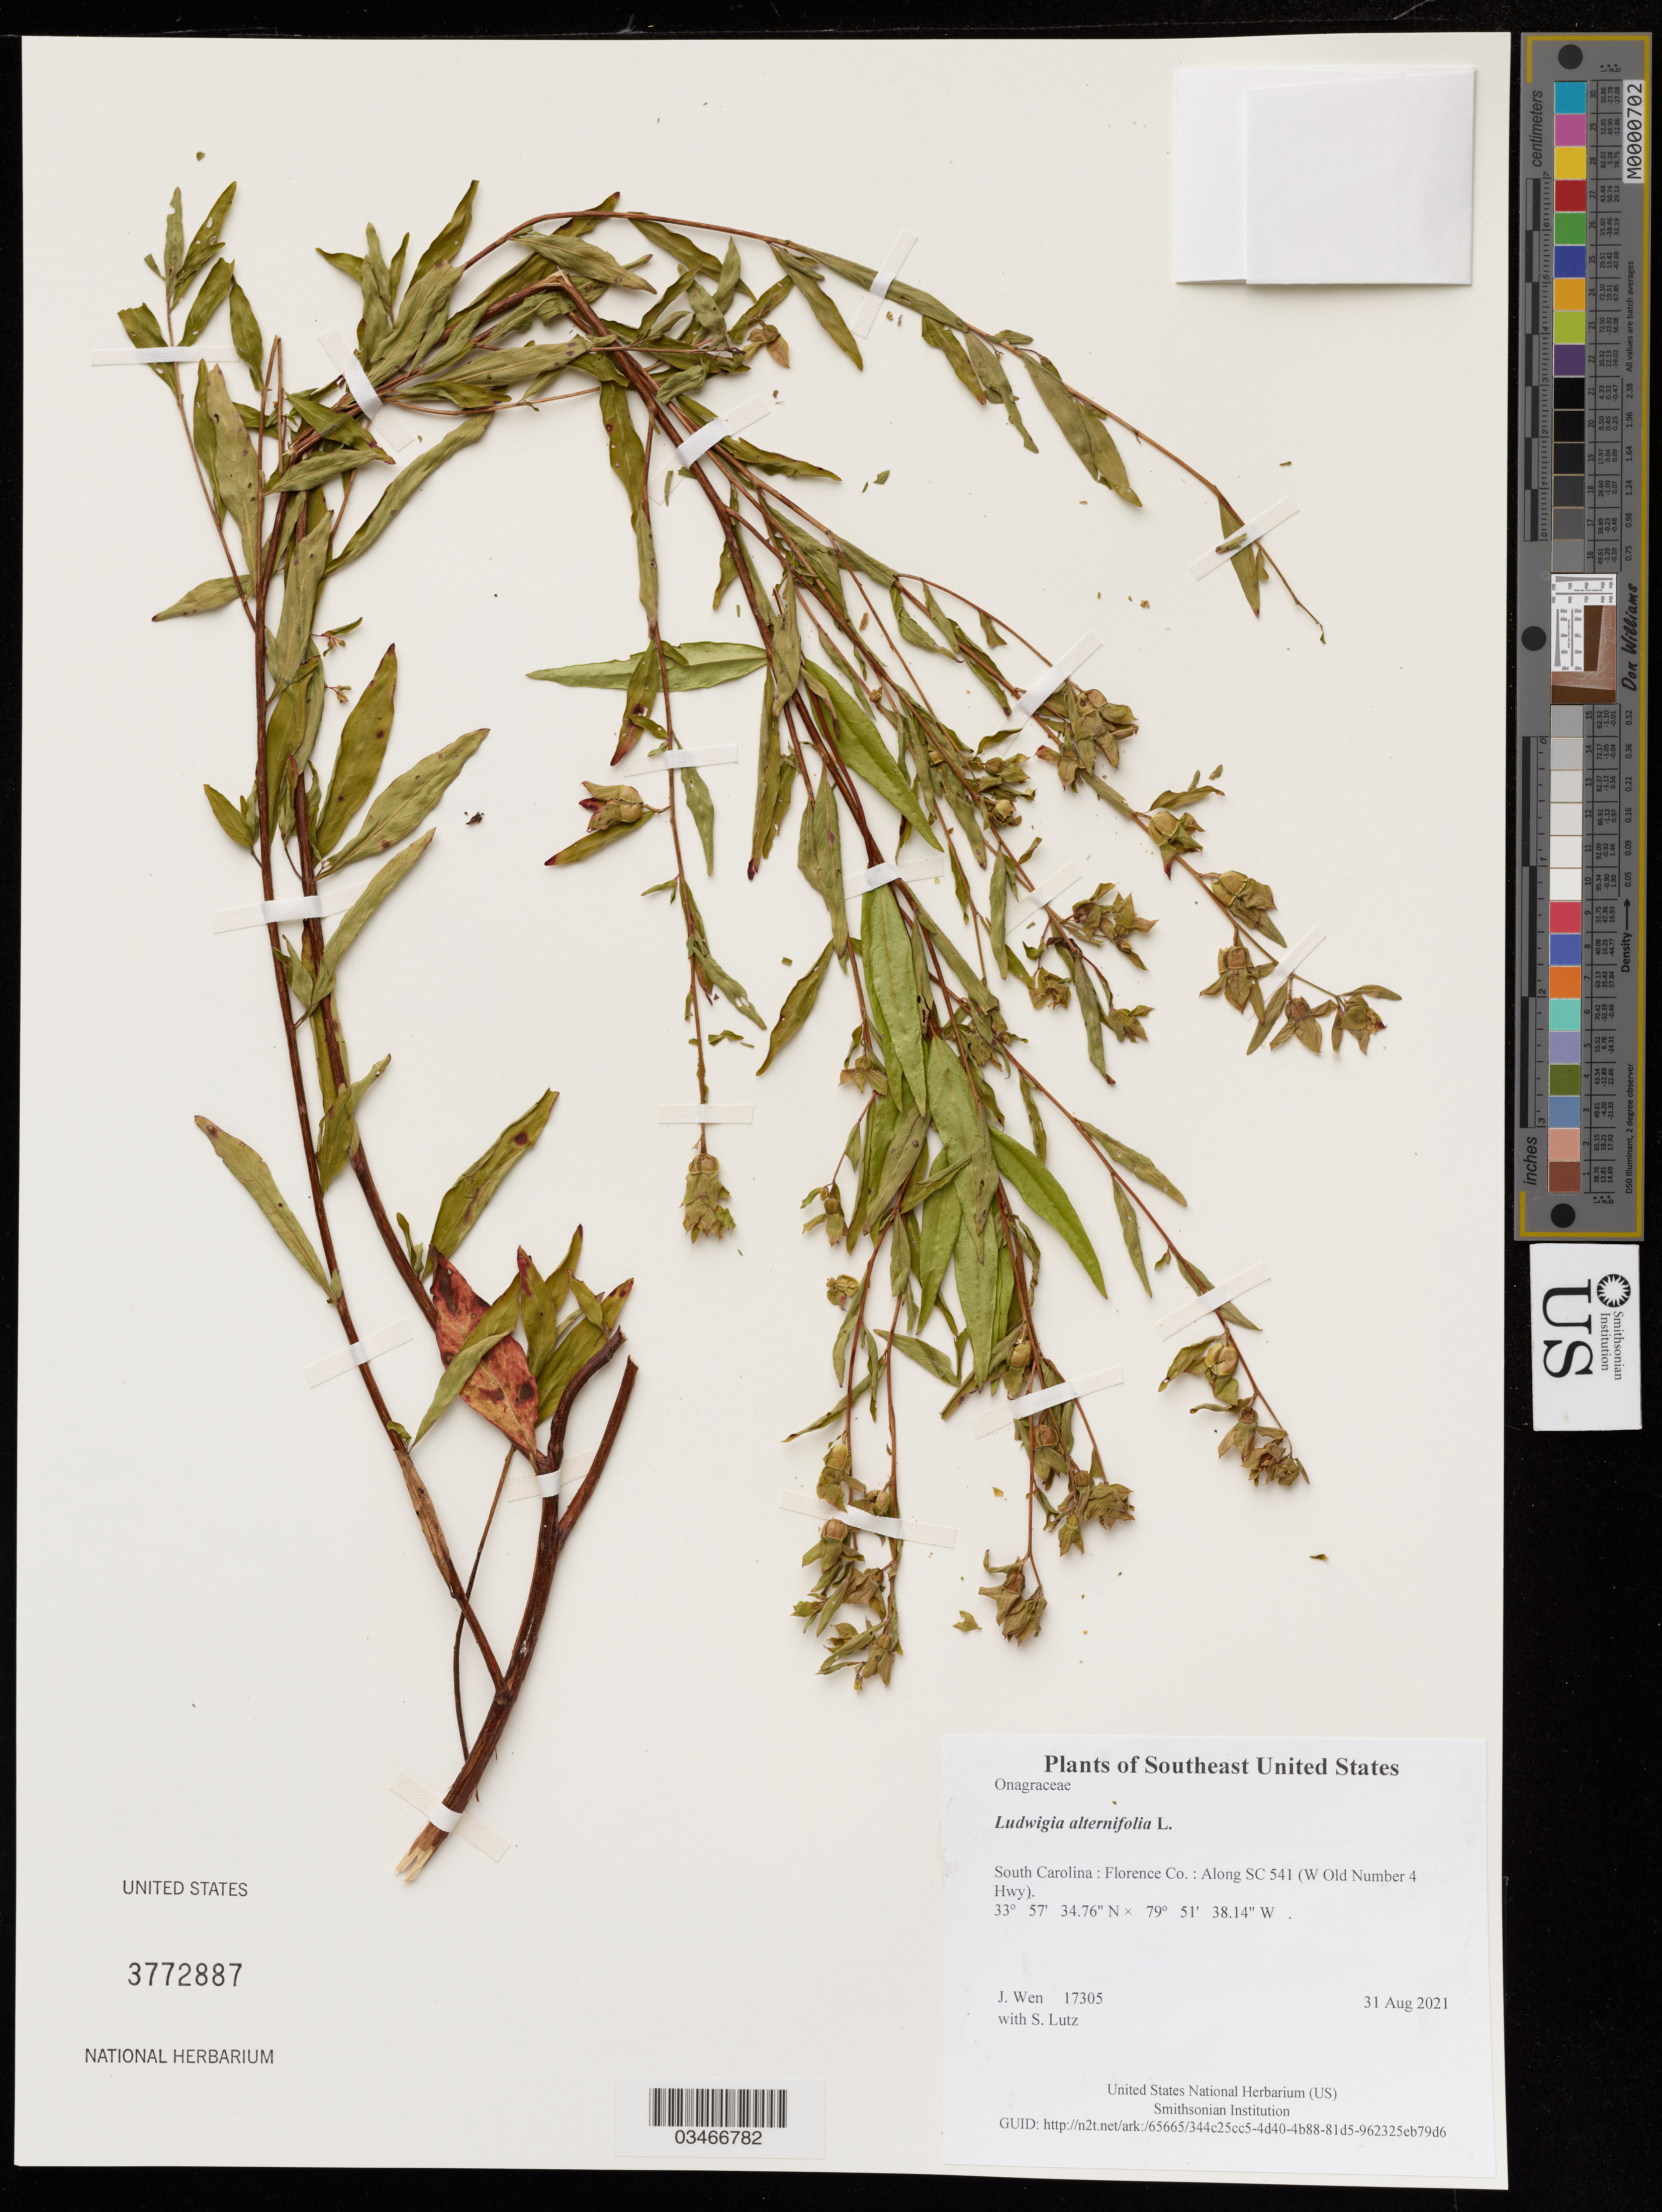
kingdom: Plantae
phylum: Tracheophyta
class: Magnoliopsida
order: Myrtales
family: Onagraceae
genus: Ludwigia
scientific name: Ludwigia alternifolia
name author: L.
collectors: J. Wen & S. Lutz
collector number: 17305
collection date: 2021-08-31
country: United States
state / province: South Carolina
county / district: Florence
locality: Scxranton, along SC 541 (W Old Number 4 Hwy)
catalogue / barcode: US 3772887